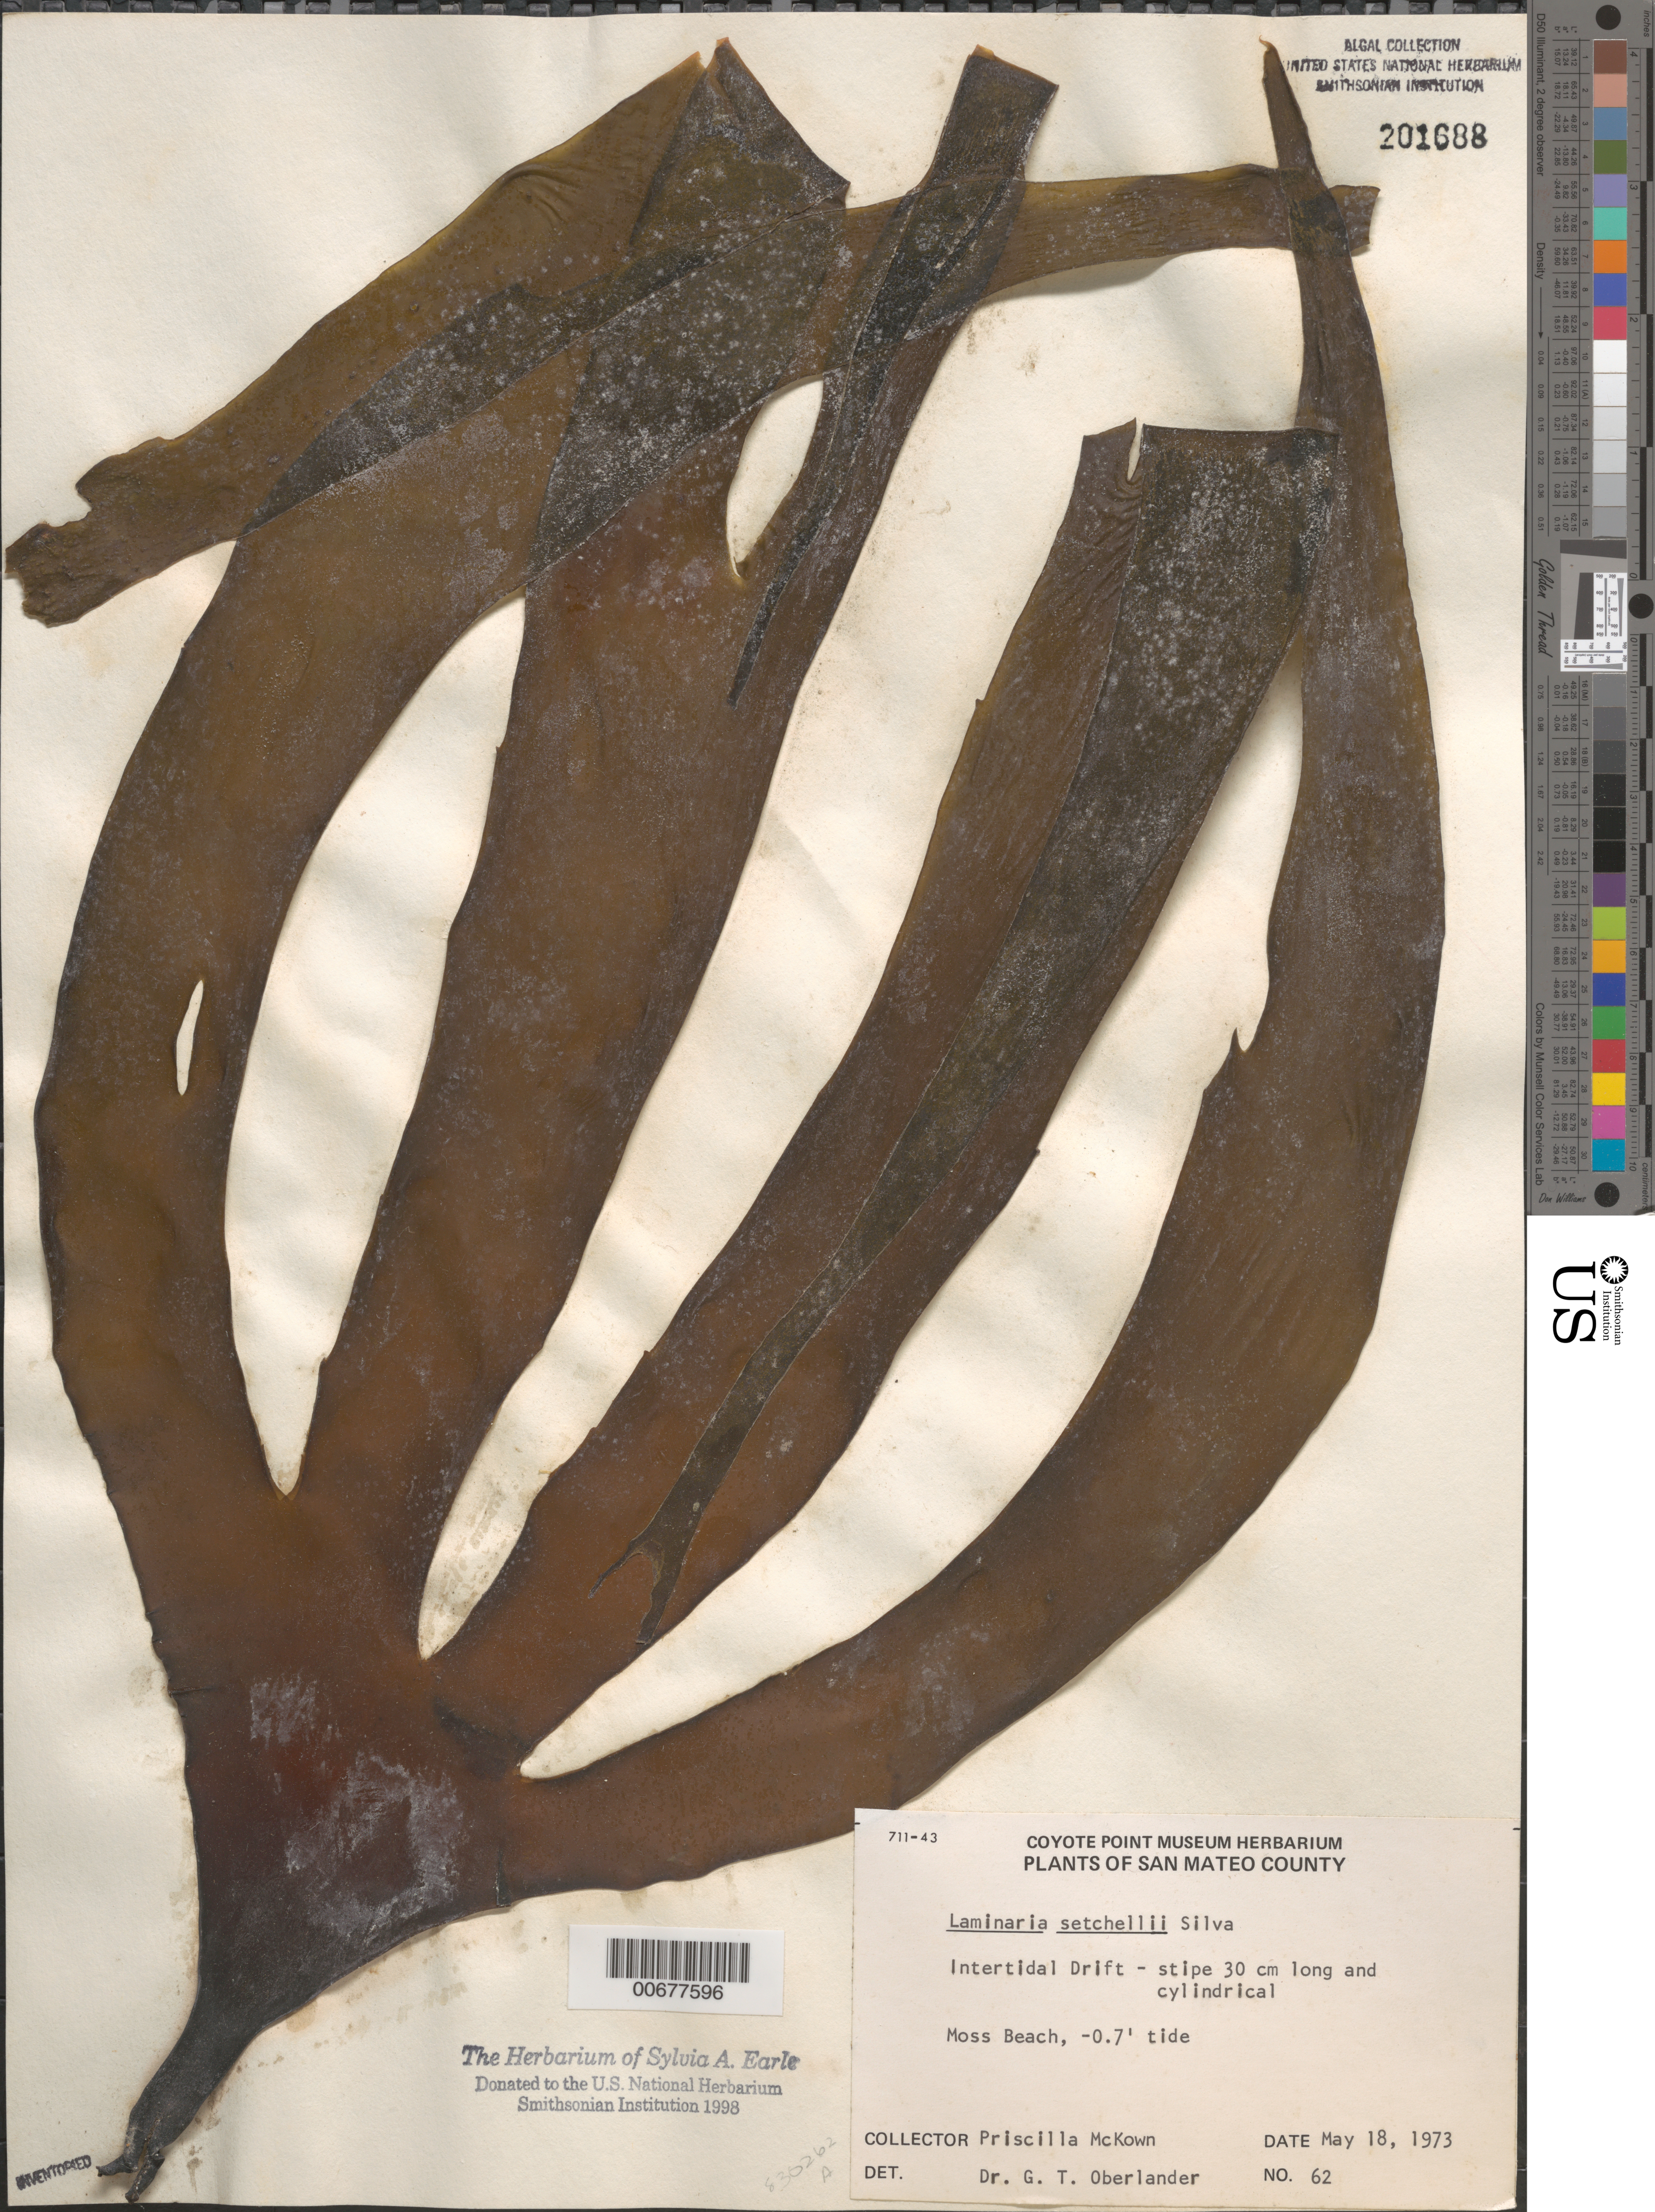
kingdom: Chromista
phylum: Ochrophyta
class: Phaeophyceae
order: Laminariales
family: Laminariaceae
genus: Laminaria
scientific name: Laminaria setchellii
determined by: Oberlander, G. T.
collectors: P. McKown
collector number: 62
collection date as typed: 18 May 1973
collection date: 1973-05-18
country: United States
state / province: California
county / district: San Mateo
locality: Moss Beach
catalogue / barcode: US 201688